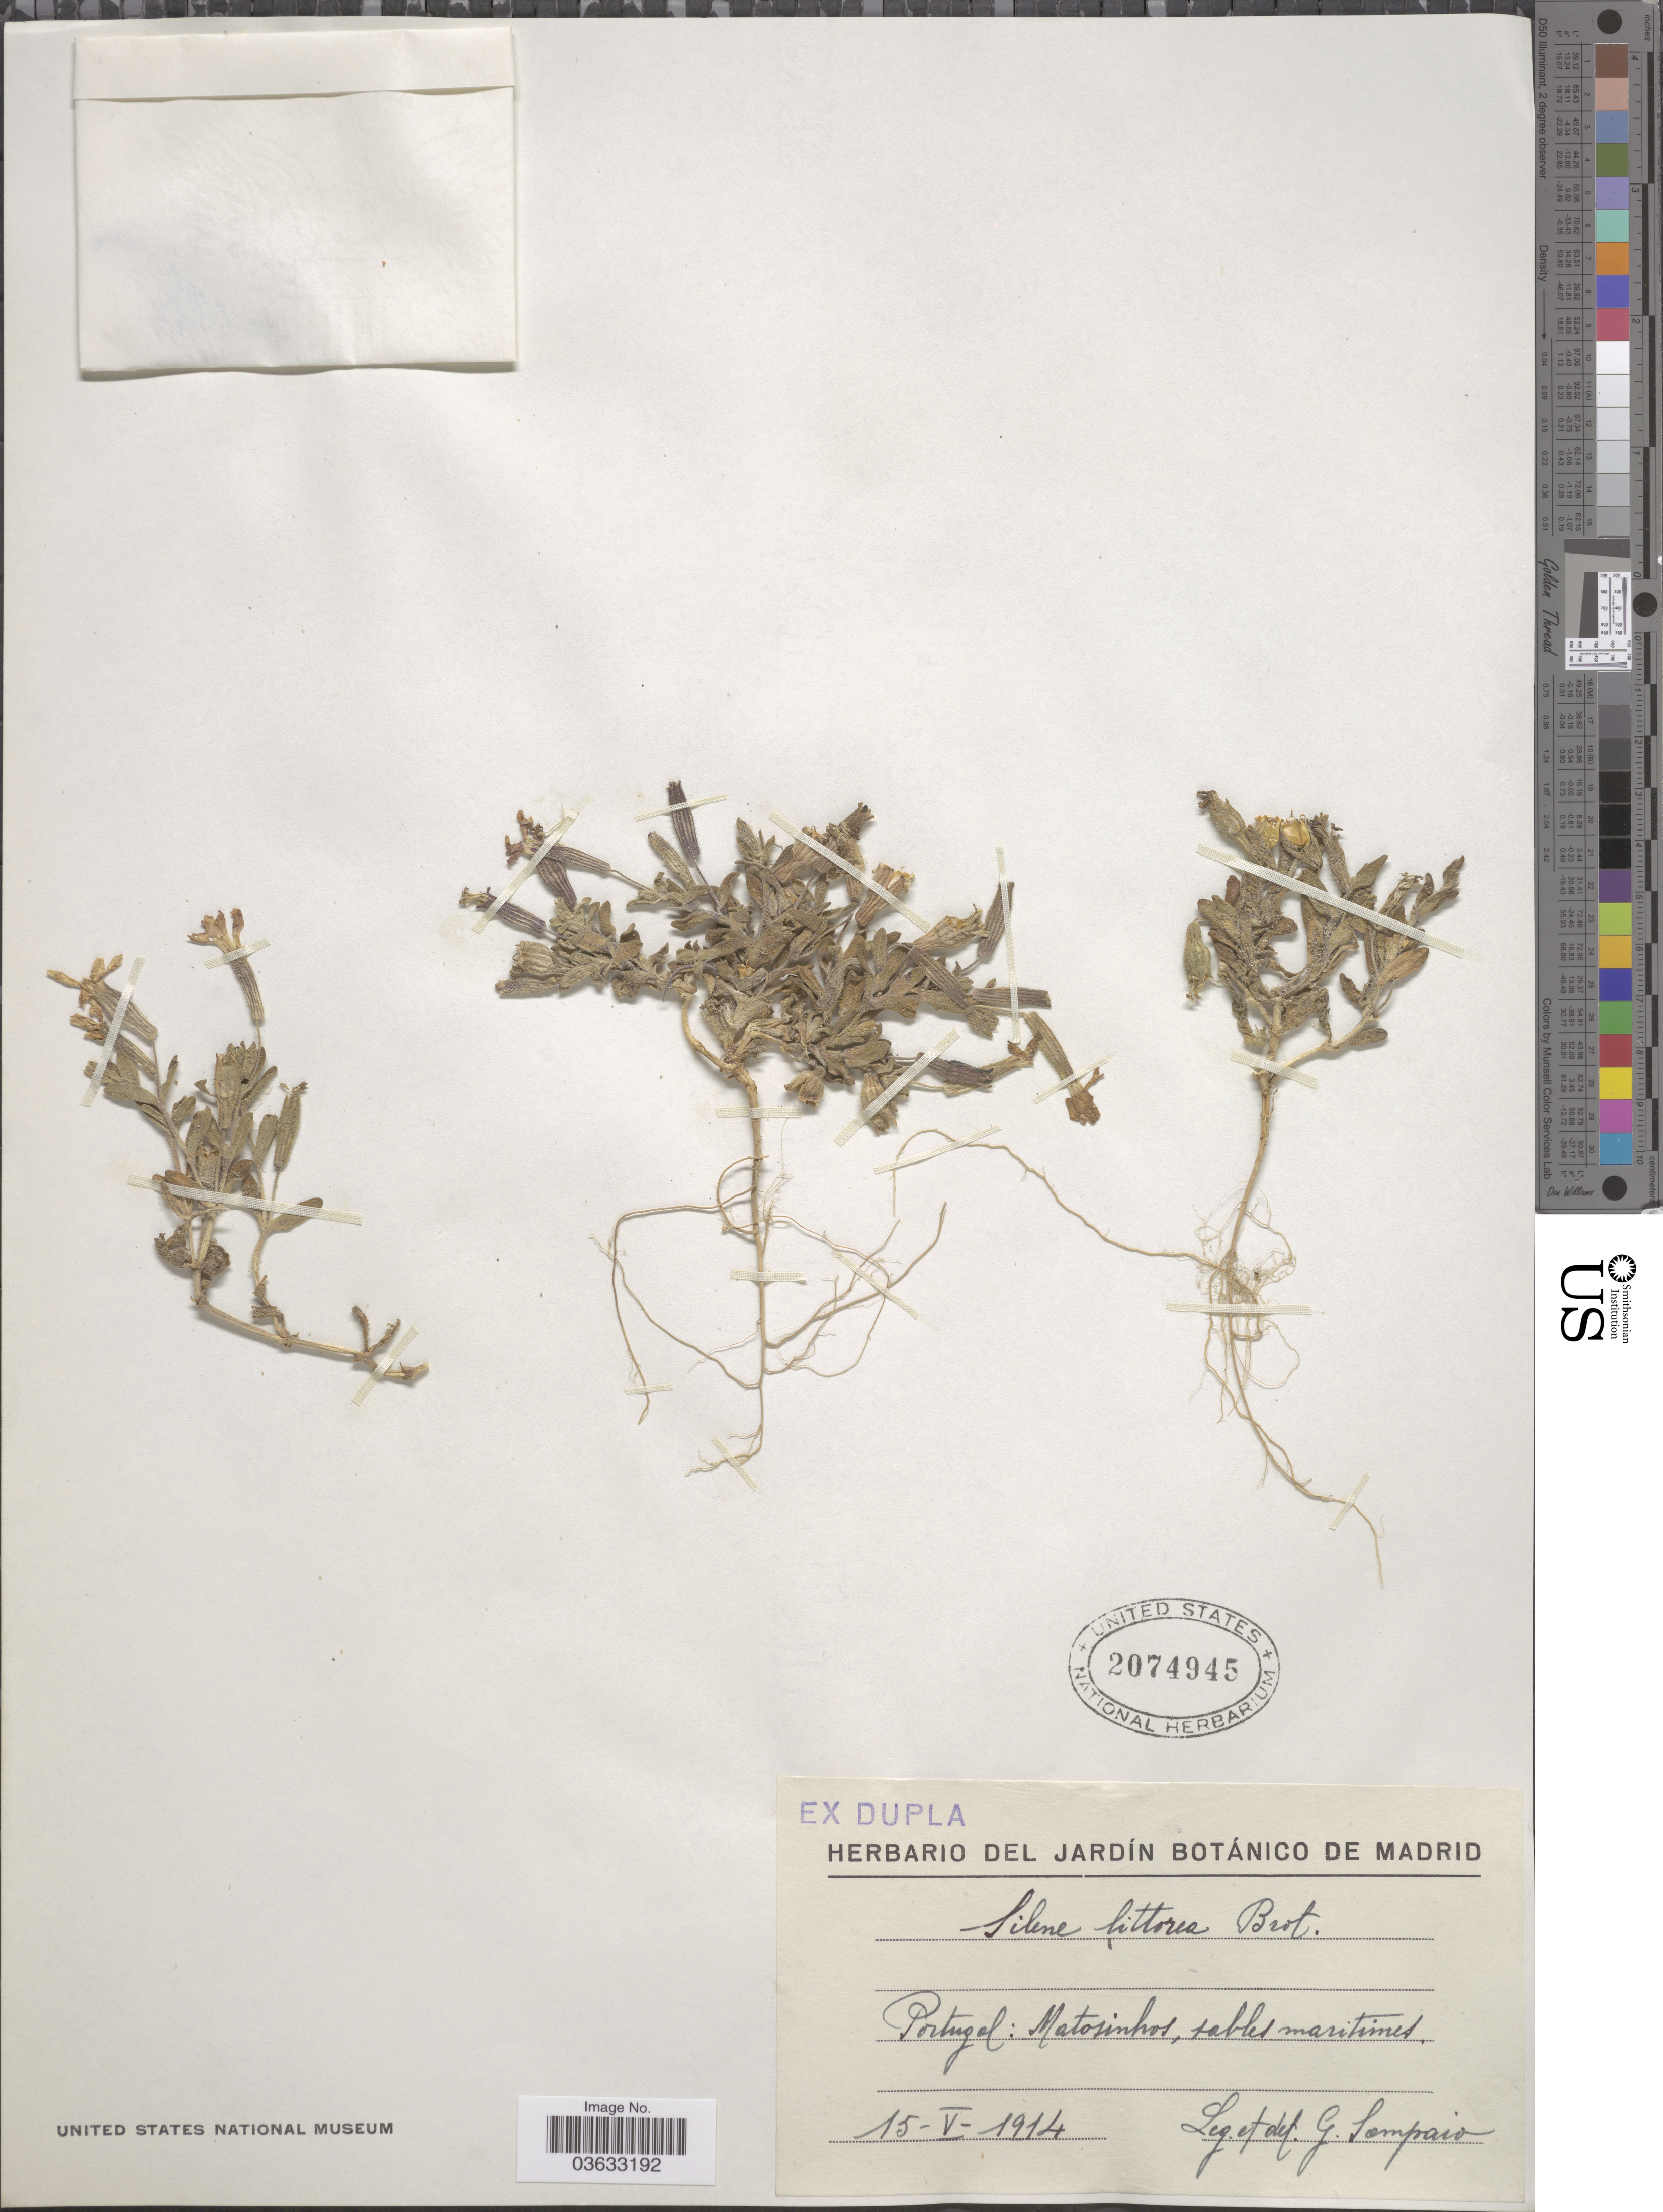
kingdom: Plantae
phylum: Tracheophyta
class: Magnoliopsida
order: Caryophyllales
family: Caryophyllaceae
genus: Silene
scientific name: Silene littorea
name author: Brot.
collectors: G. A. Sampaio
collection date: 1914-05-15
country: Portugal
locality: Matasinhos, sables maritimes.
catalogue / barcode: US 2074945